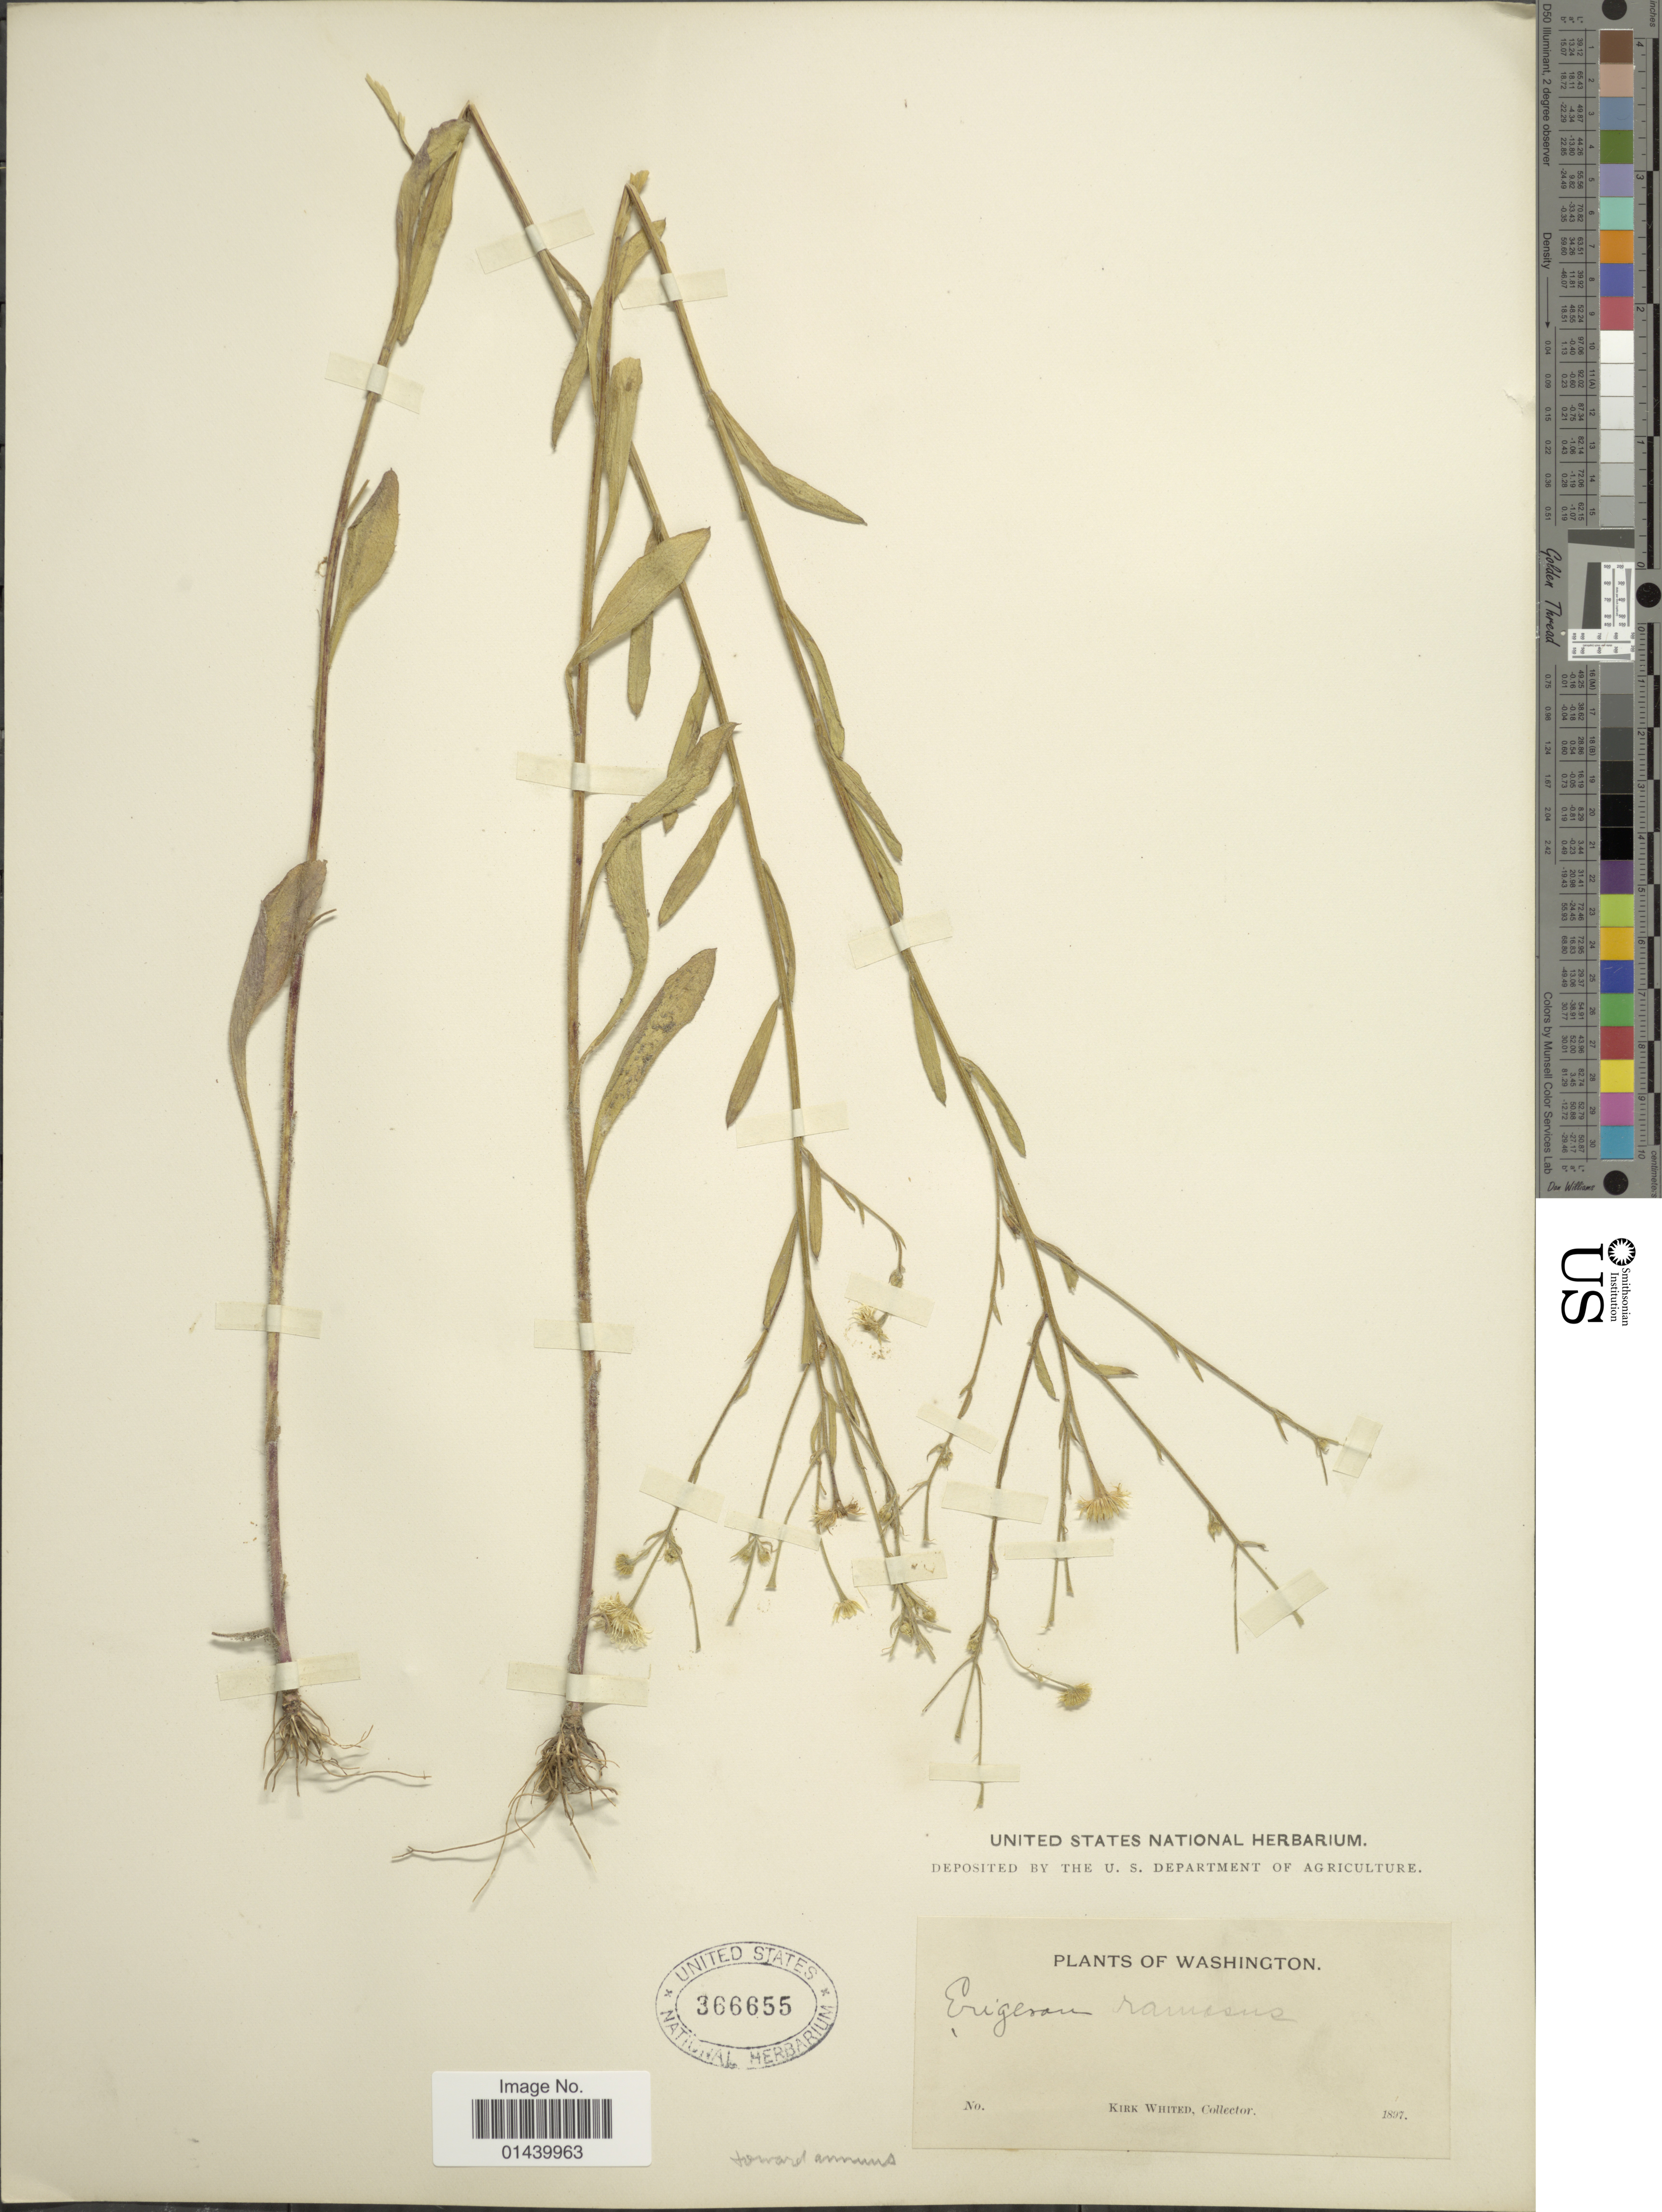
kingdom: Plantae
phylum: Tracheophyta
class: Magnoliopsida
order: Asterales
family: Asteraceae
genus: Erigeron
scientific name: Erigeron strigosus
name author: Muhl. ex Willd.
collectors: K. Whited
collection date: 1897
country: United States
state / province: Washington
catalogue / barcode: US 366655